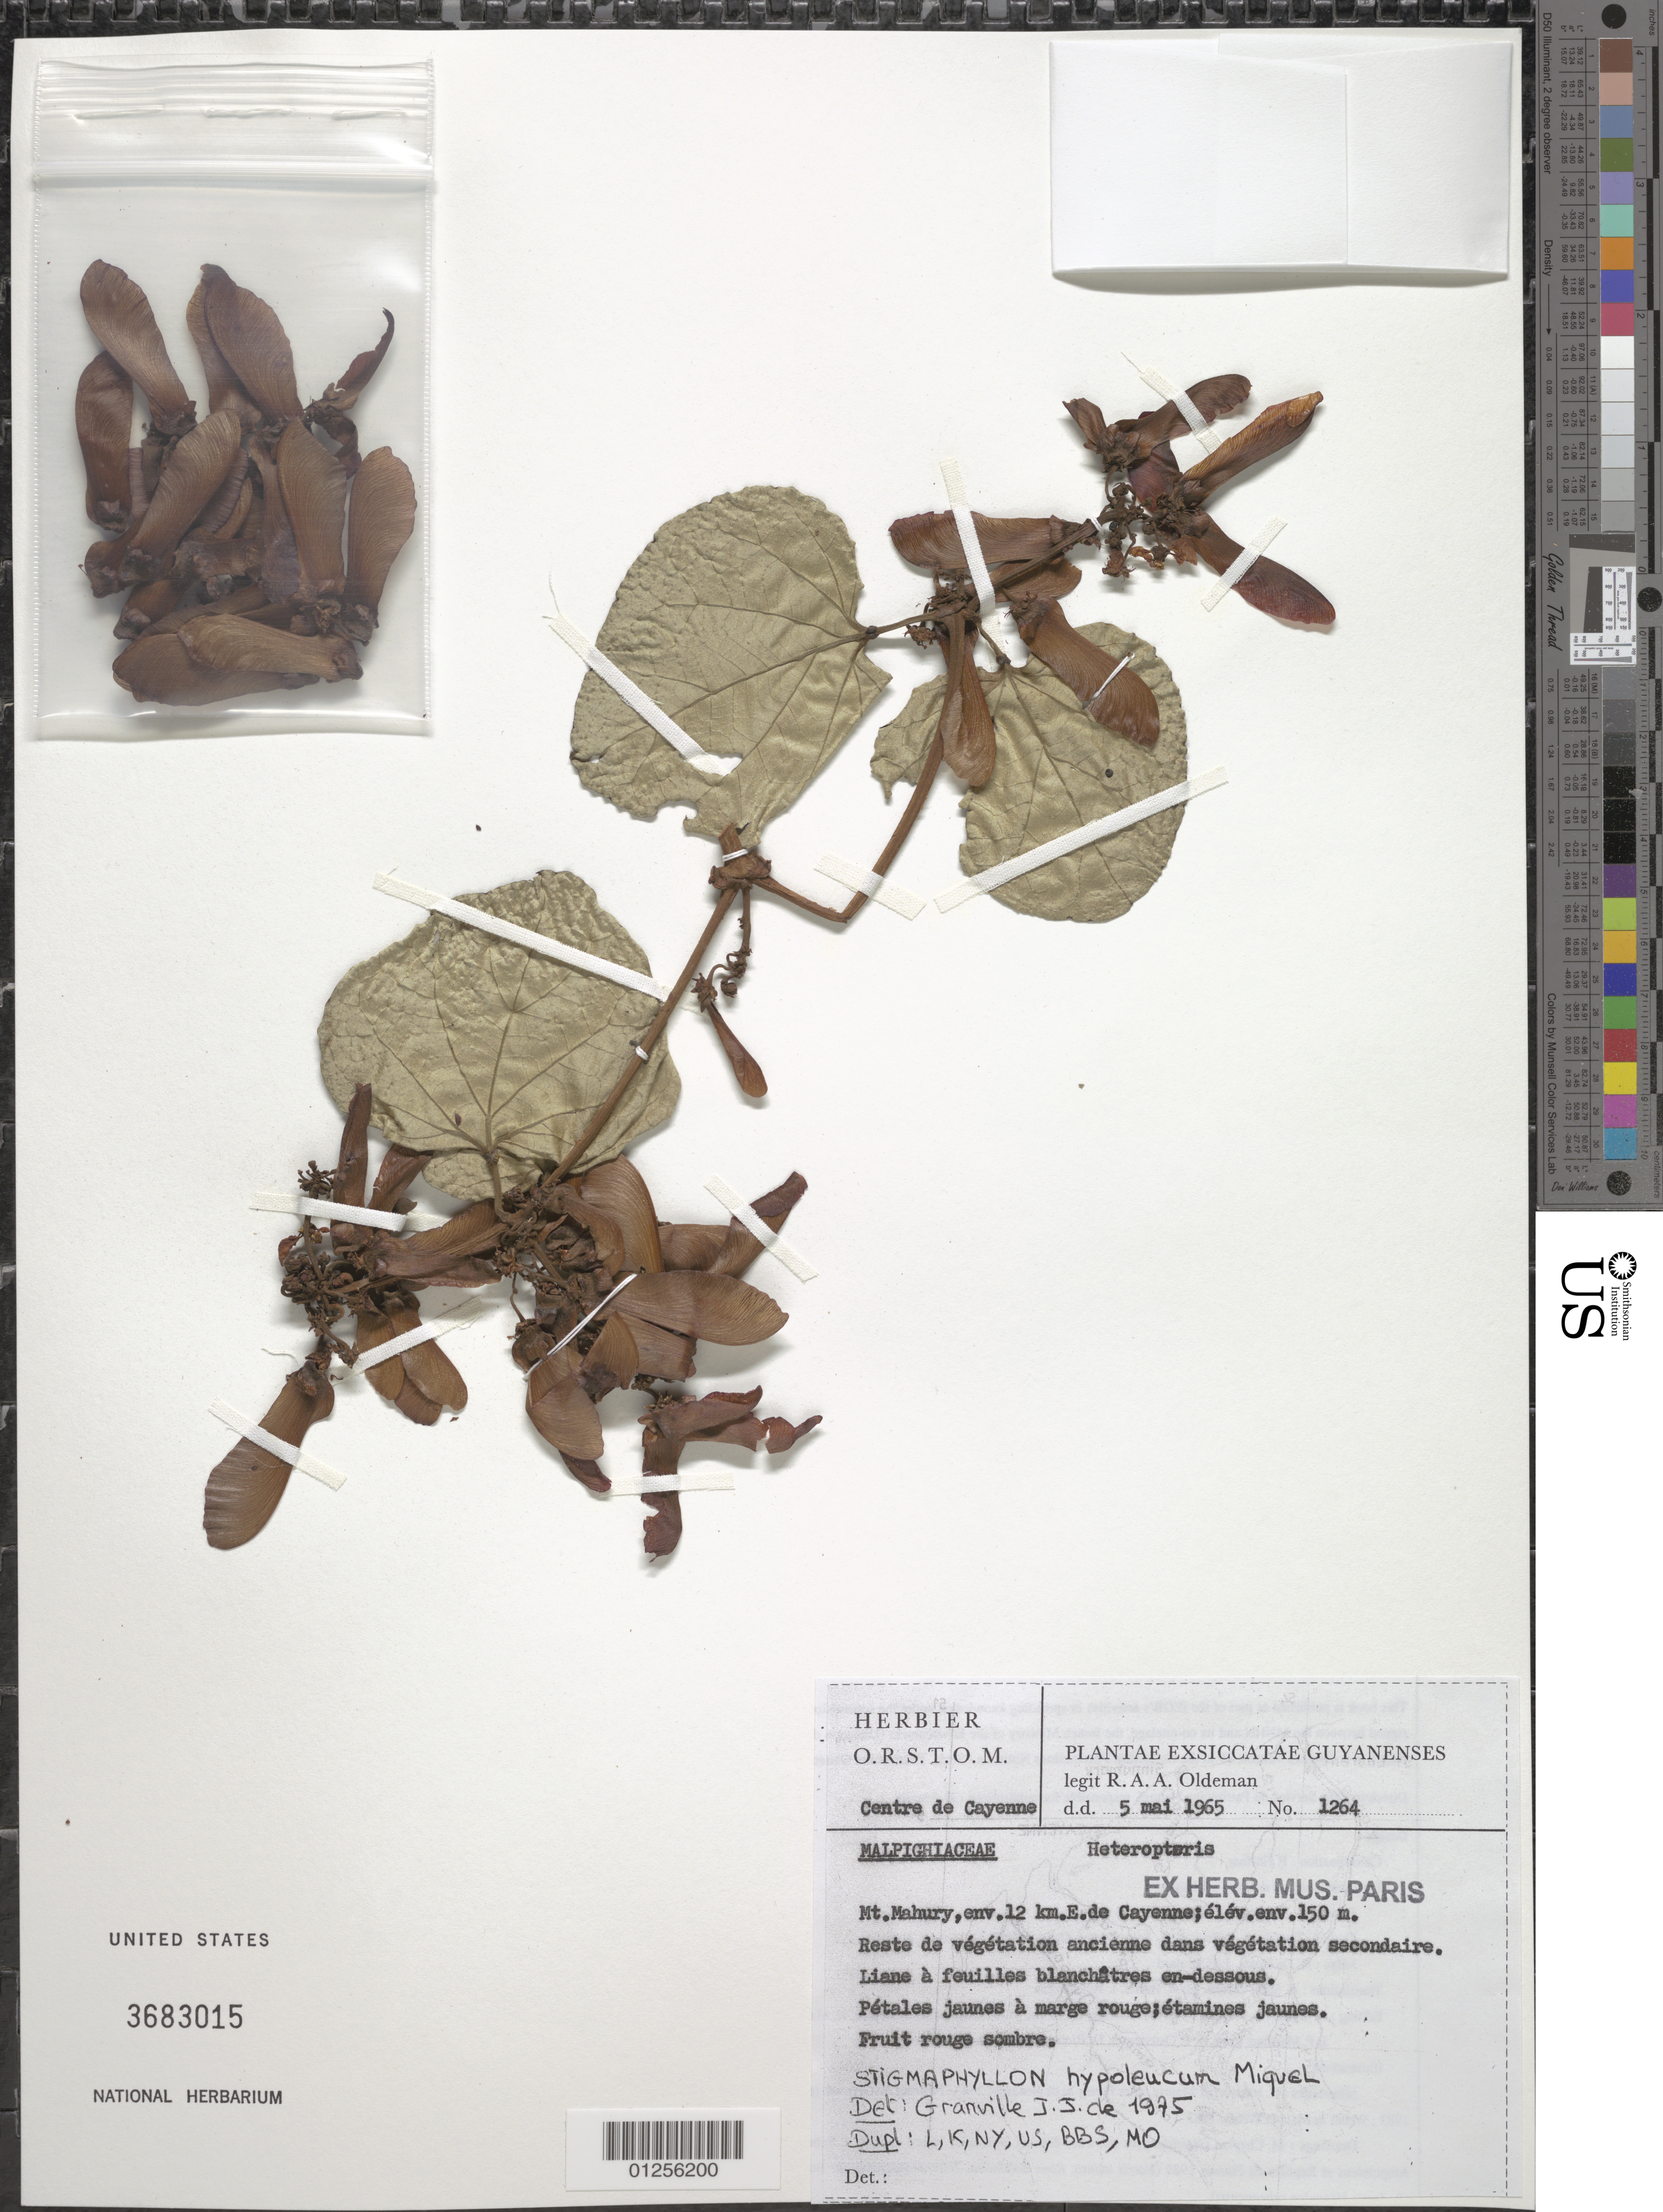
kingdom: Plantae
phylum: Tracheophyta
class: Magnoliopsida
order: Malpighiales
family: Malpighiaceae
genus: Heteropterys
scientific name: Heteropterys sp.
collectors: R. Oldeman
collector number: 1264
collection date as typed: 05 May 1965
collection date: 1965-05-05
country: French Guiana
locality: Mt. Mabury, 12 km east of Cayenne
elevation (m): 150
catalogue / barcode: US 3683015